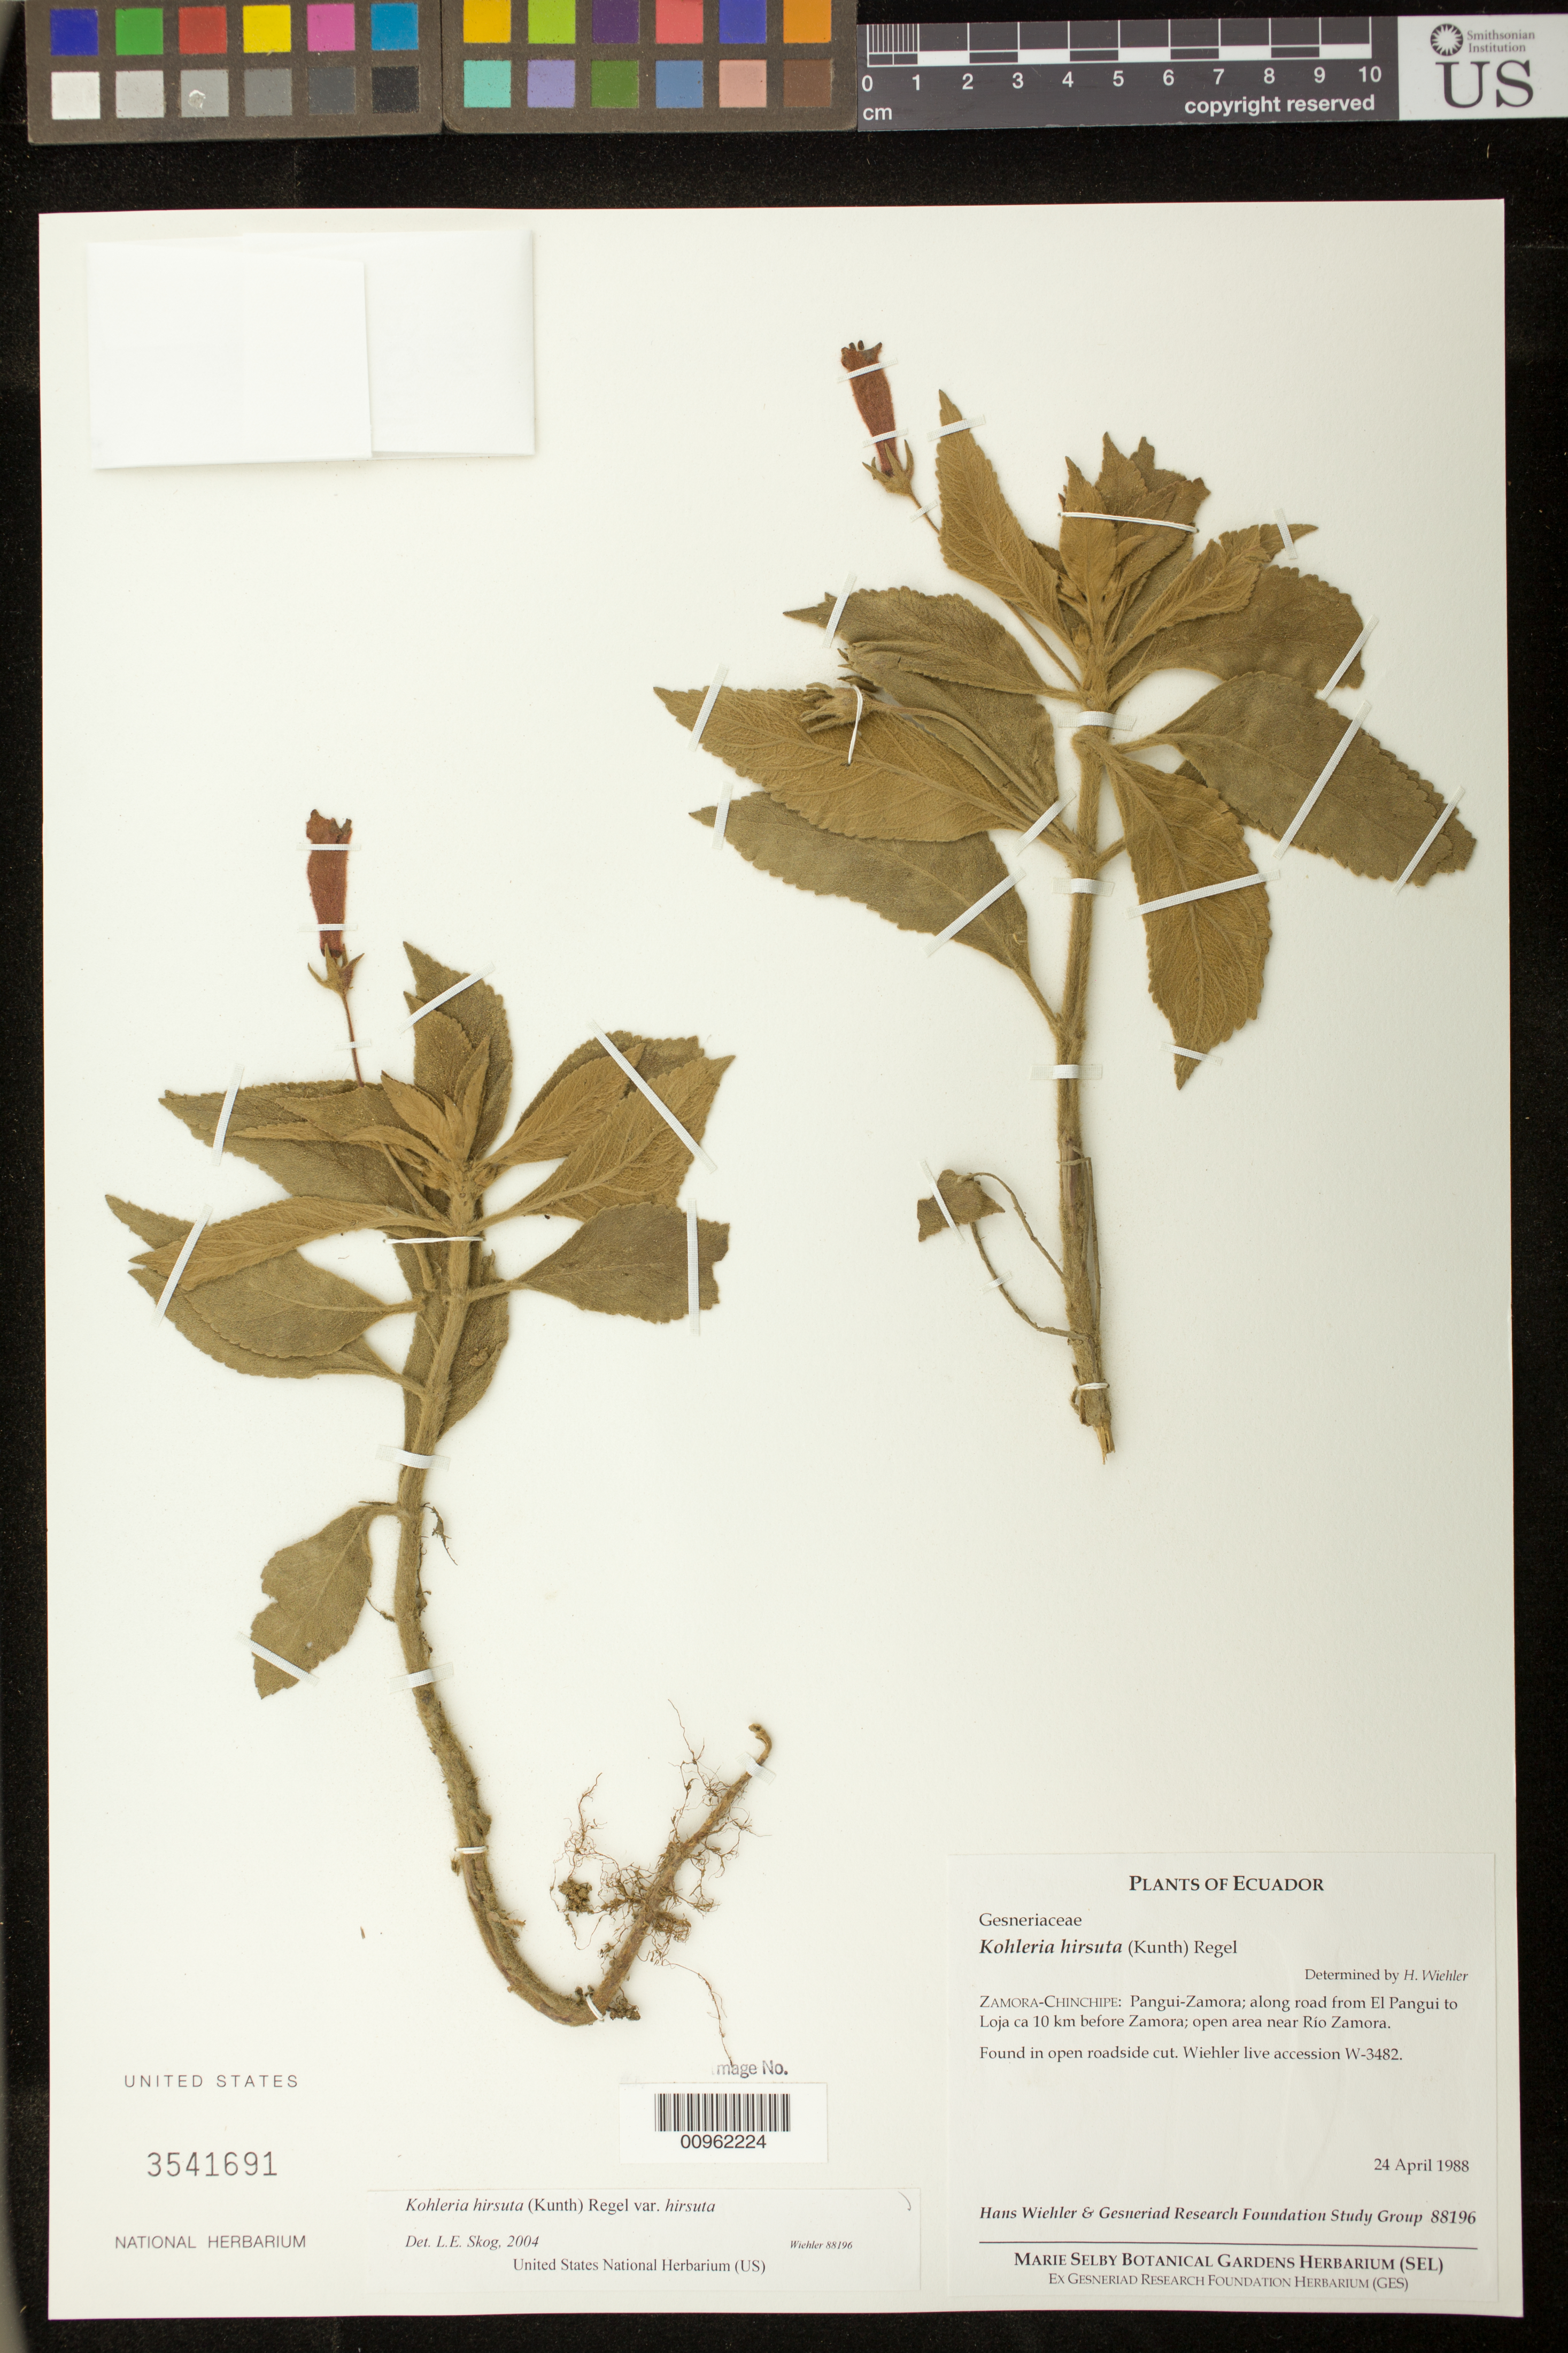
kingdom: Plantae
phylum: Tracheophyta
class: Magnoliopsida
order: Lamiales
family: Gesneriaceae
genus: Kohleria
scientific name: Kohleria hirsuta var. hirsuta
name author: (Kunth) Regel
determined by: Skog, Laurence E.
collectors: H. J. Wiehler & GRF Study Group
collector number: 88196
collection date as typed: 24 Apr 1988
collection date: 1988-04-24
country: Ecuador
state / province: Zamora-Chinchipe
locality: Zamora-Chinchipe: Pangui-Zamora; along road from El Pangui to Loja ca 10 km before Zamora; open area near Rio Zamora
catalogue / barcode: US 3541691